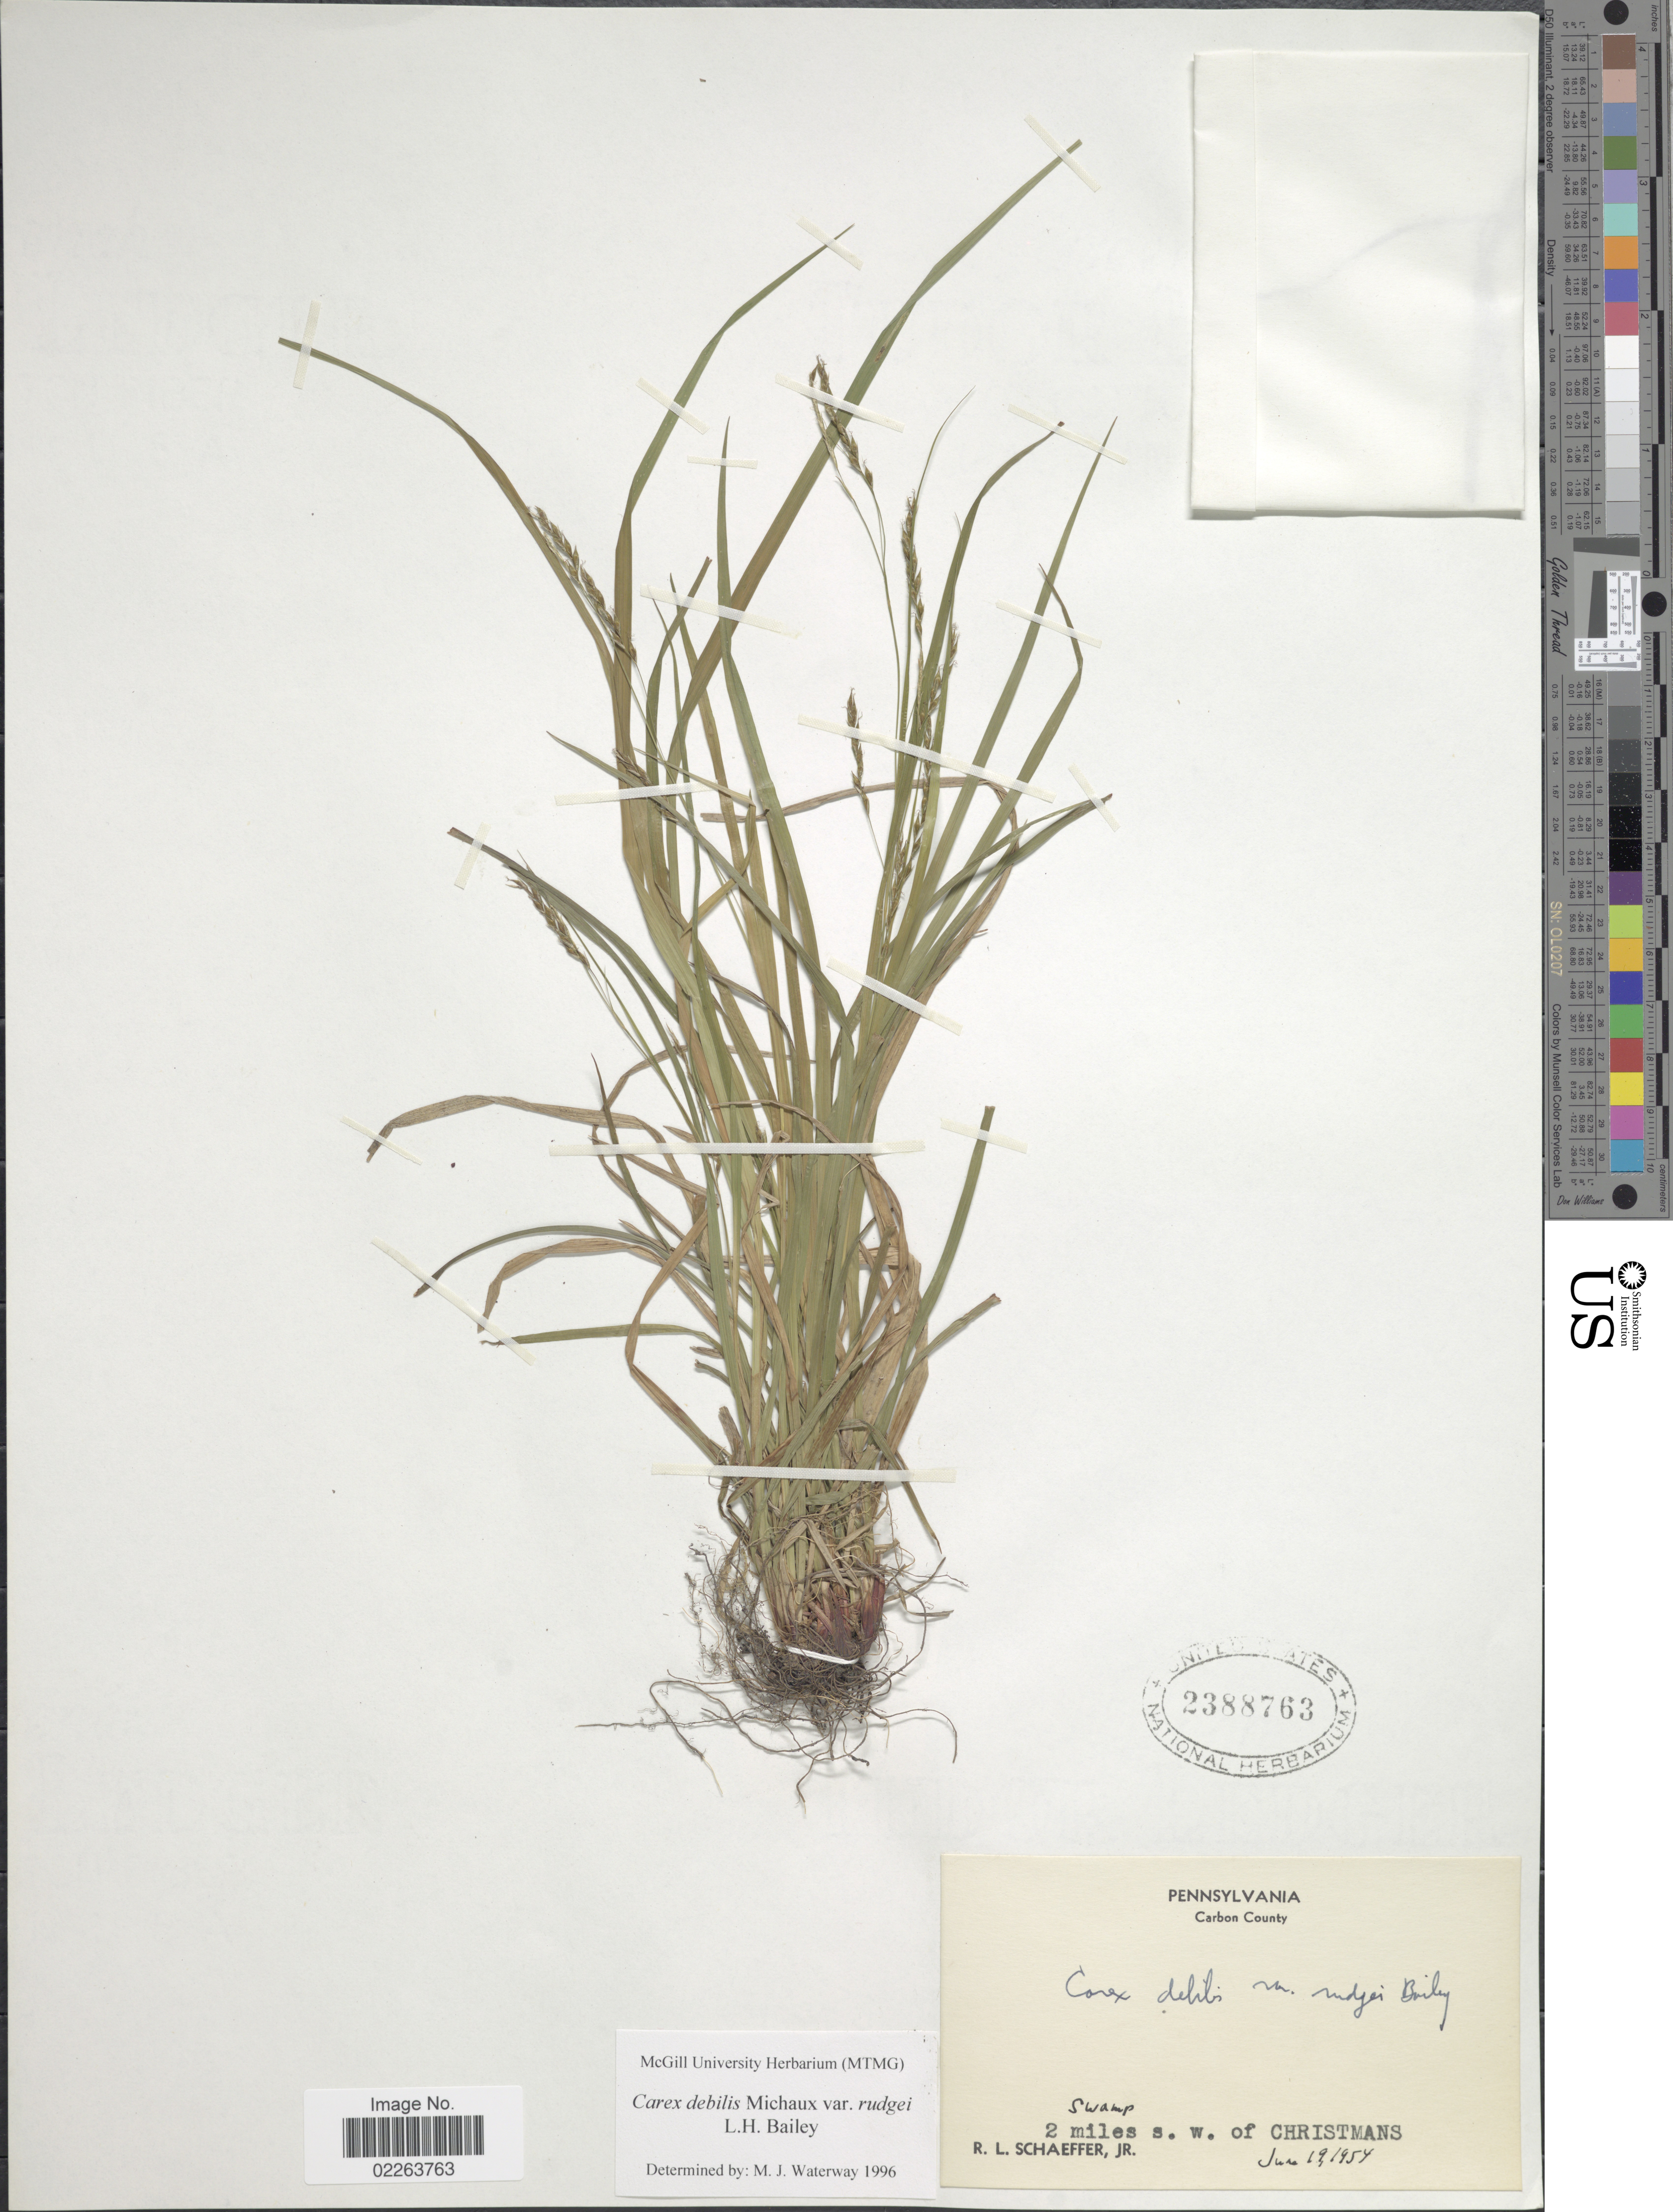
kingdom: Plantae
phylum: Tracheophyta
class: Liliopsida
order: Poales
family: Cyperaceae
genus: Carex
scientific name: Carex flexuosa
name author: Muhl. ex Willd.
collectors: R. L. Schaeffer Jr.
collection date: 1954-06-19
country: United States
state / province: Pennsylvania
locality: Carbon County, 2 miles s.w. of Christmans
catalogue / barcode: US 2388763